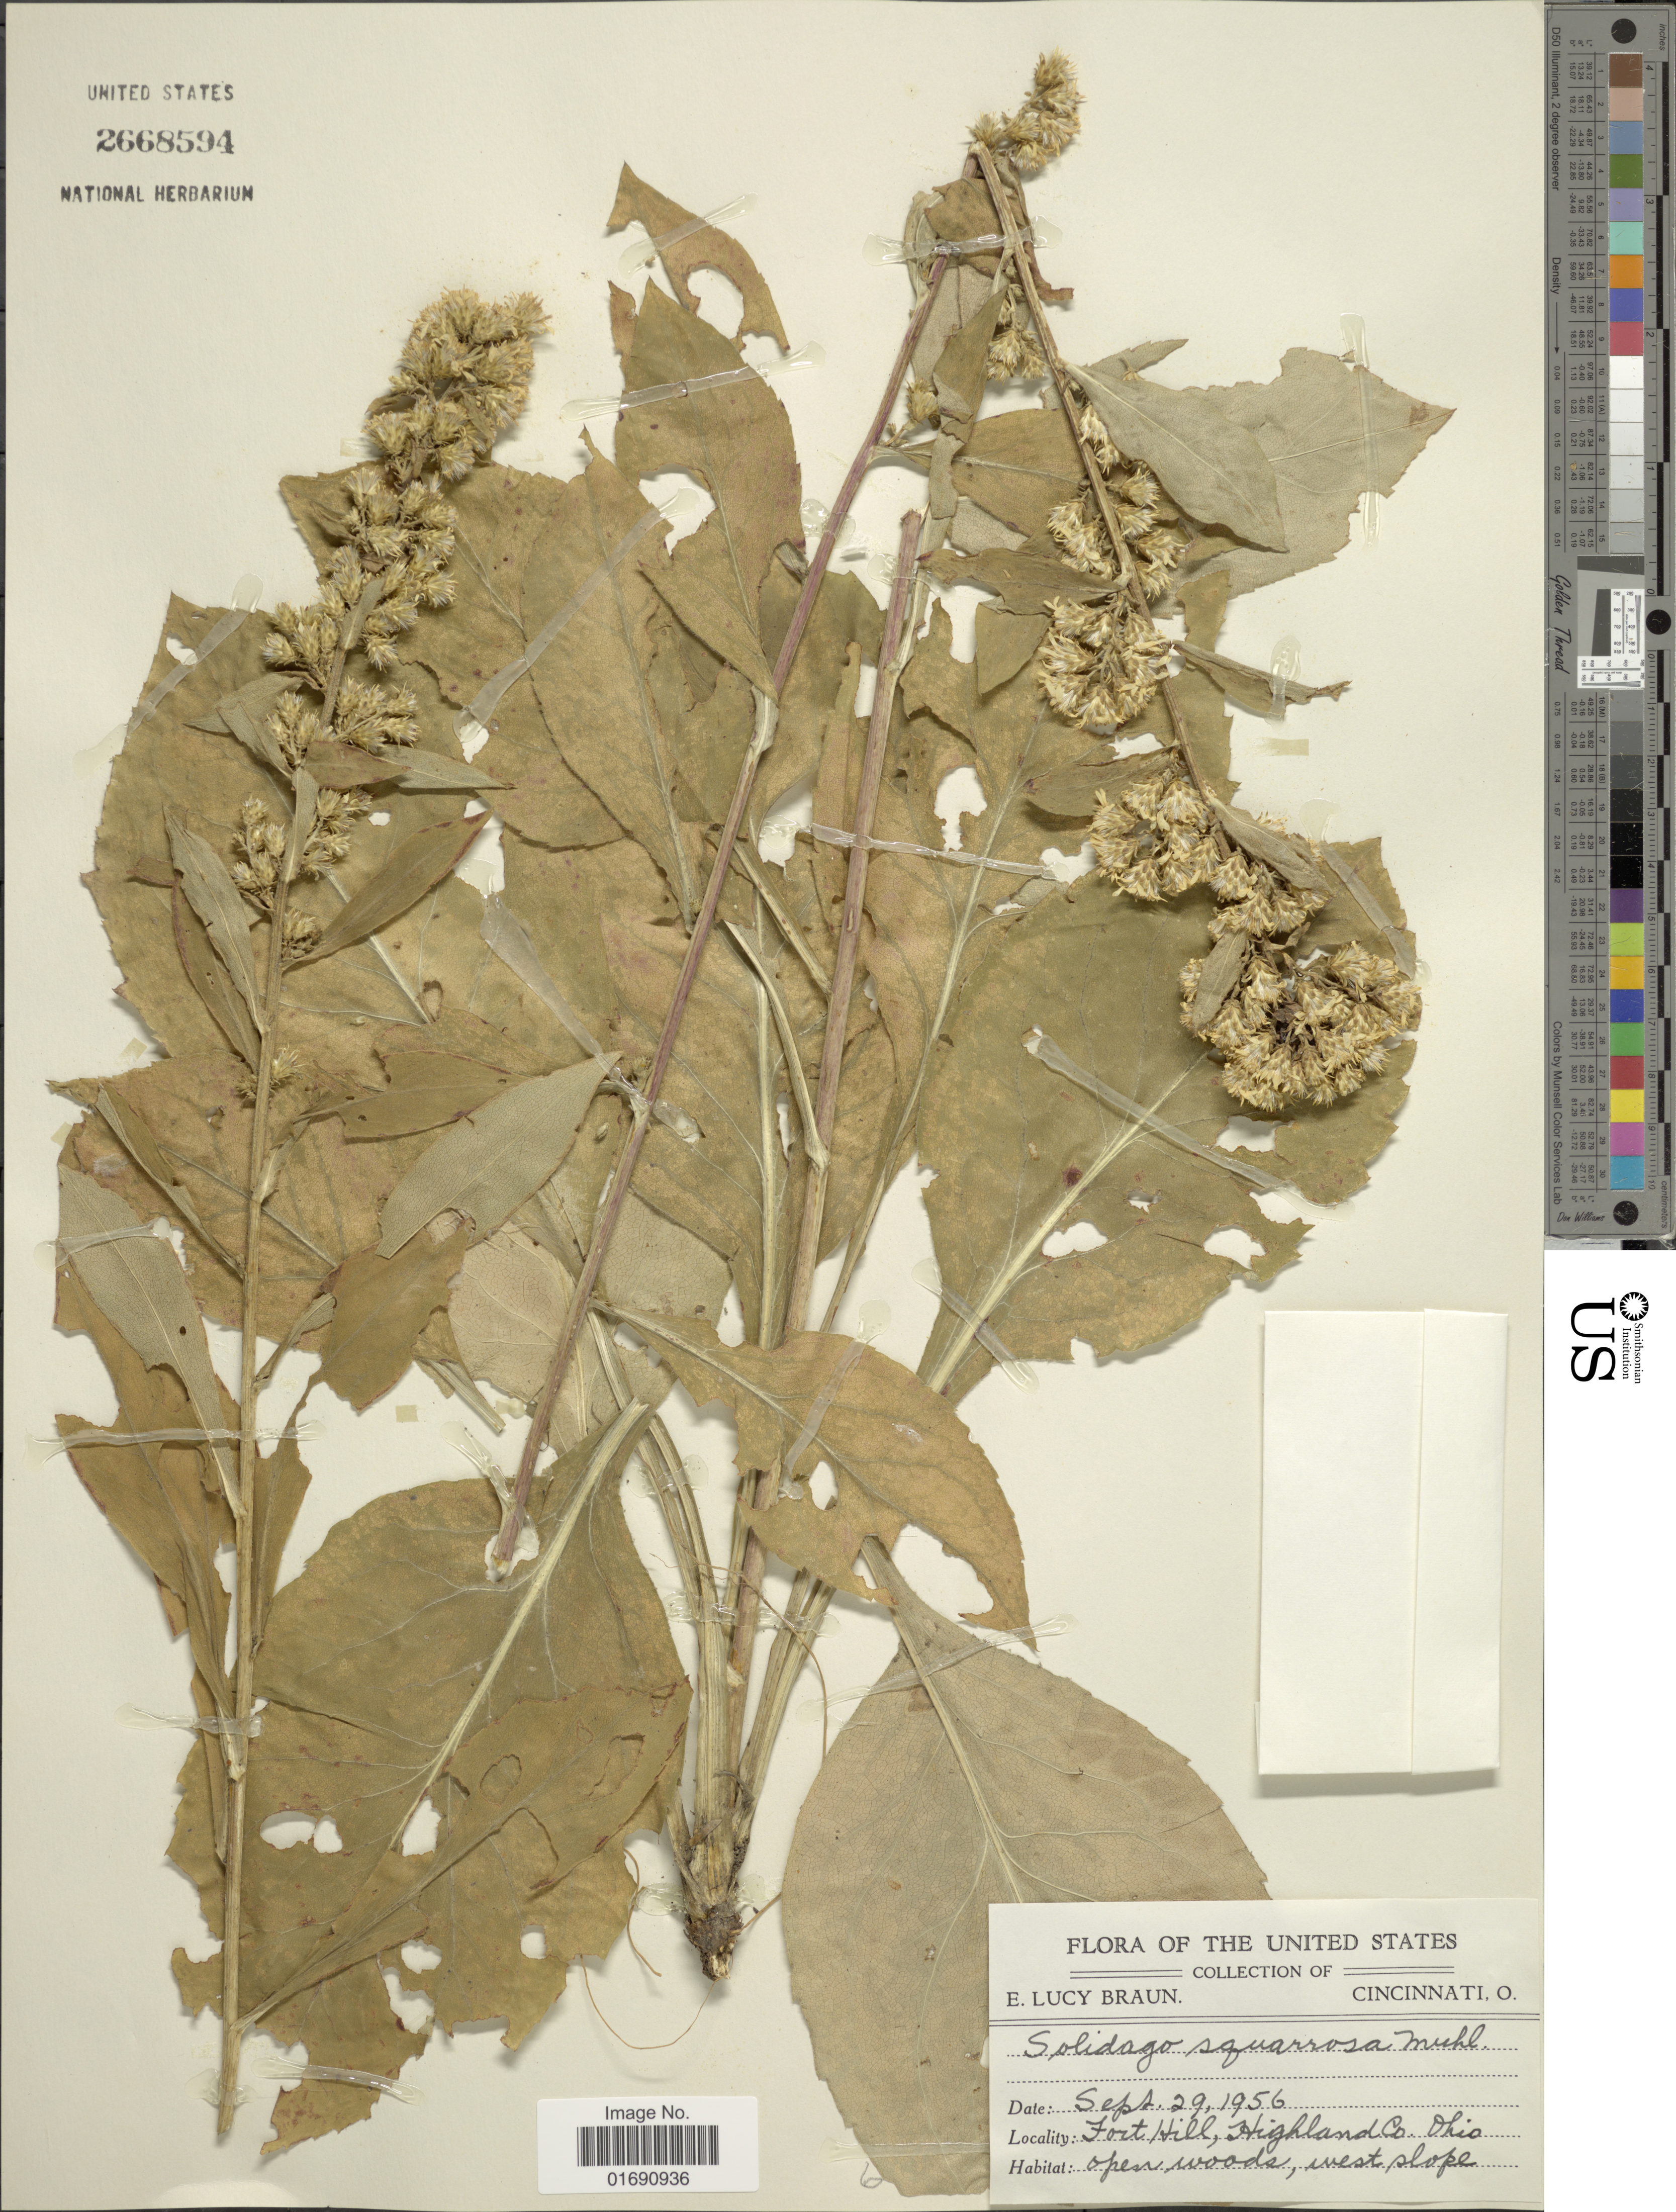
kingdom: Plantae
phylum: Tracheophyta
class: Magnoliopsida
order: Asterales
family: Asteraceae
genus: Solidago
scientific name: Solidago squarrosa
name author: Muhl.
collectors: E. L. Braun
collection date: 1956-07-29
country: United States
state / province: Ohio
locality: Fort Hill, Highlands Co. open woods, west slope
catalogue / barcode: US 2668594